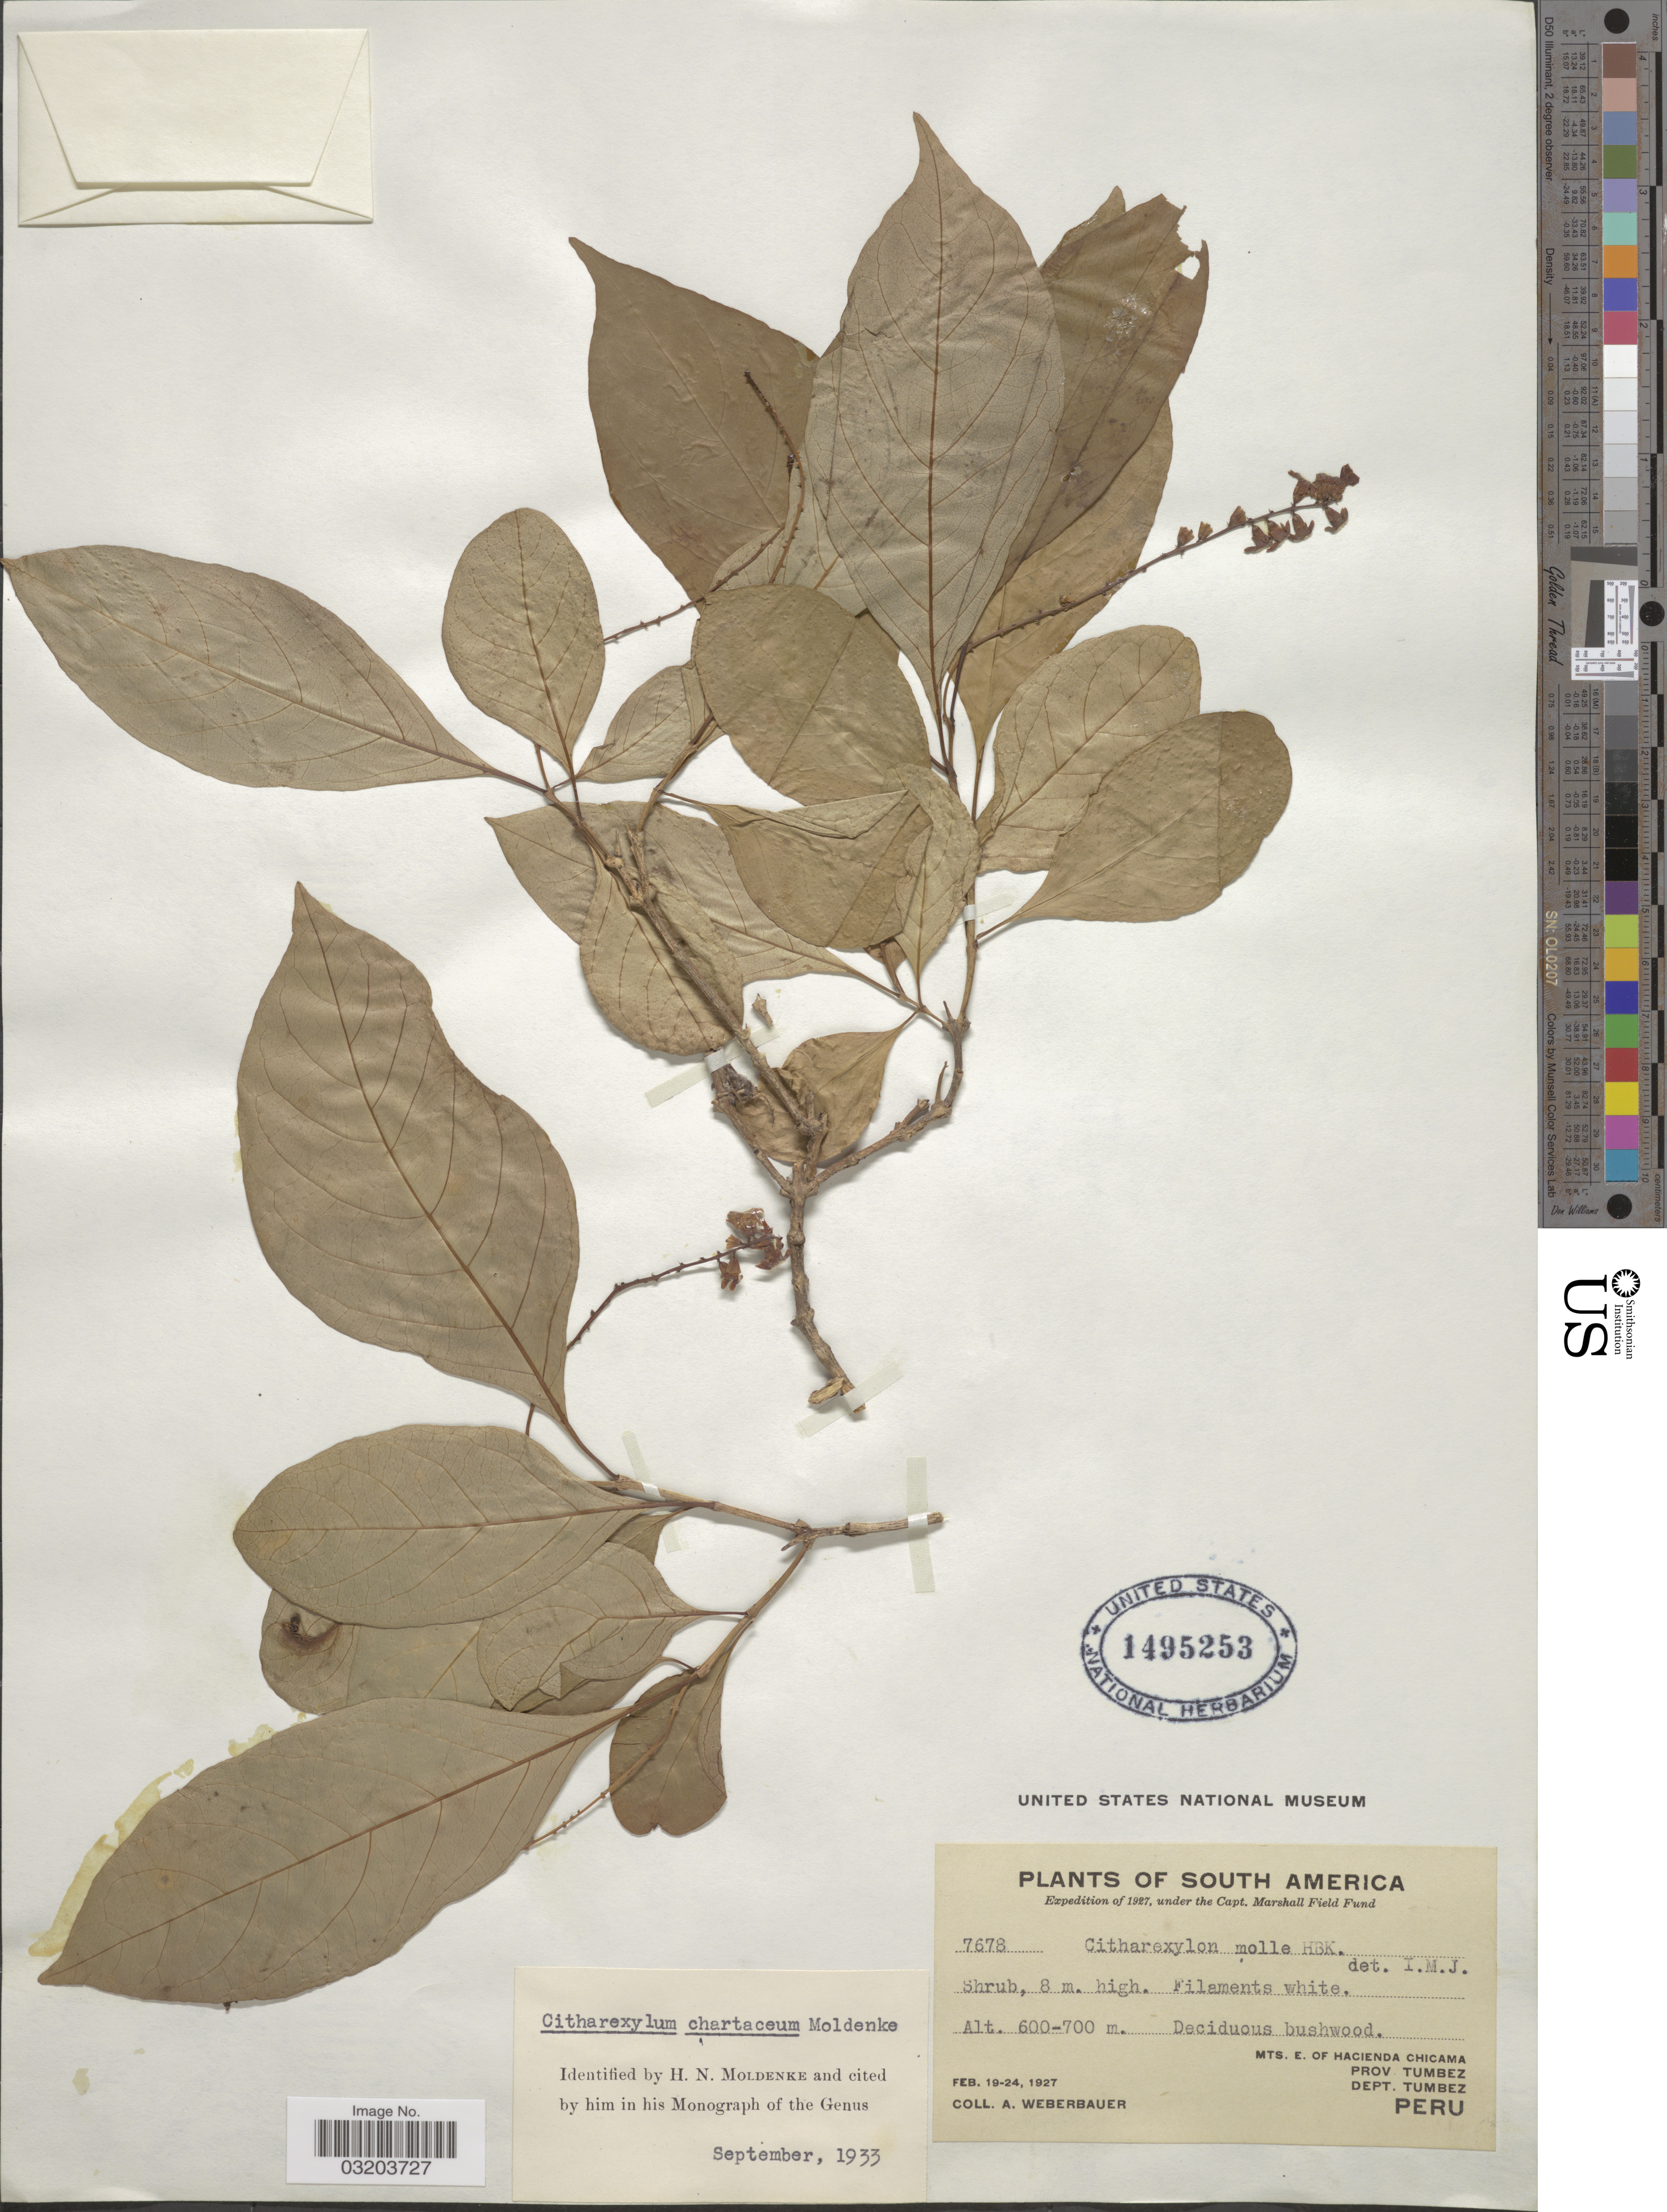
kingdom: Plantae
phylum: Tracheophyta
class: Magnoliopsida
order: Lamiales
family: Verbenaceae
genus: Citharexylum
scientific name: Citharexylum chartaceum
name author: Moldenke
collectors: A. Weberbauer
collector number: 7678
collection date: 1927-02-19/1927-02-24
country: Peru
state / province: Tumbes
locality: Mts. E. of Hacienda Chicama. Dept. Tumbez.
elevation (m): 600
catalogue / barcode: US 1495253